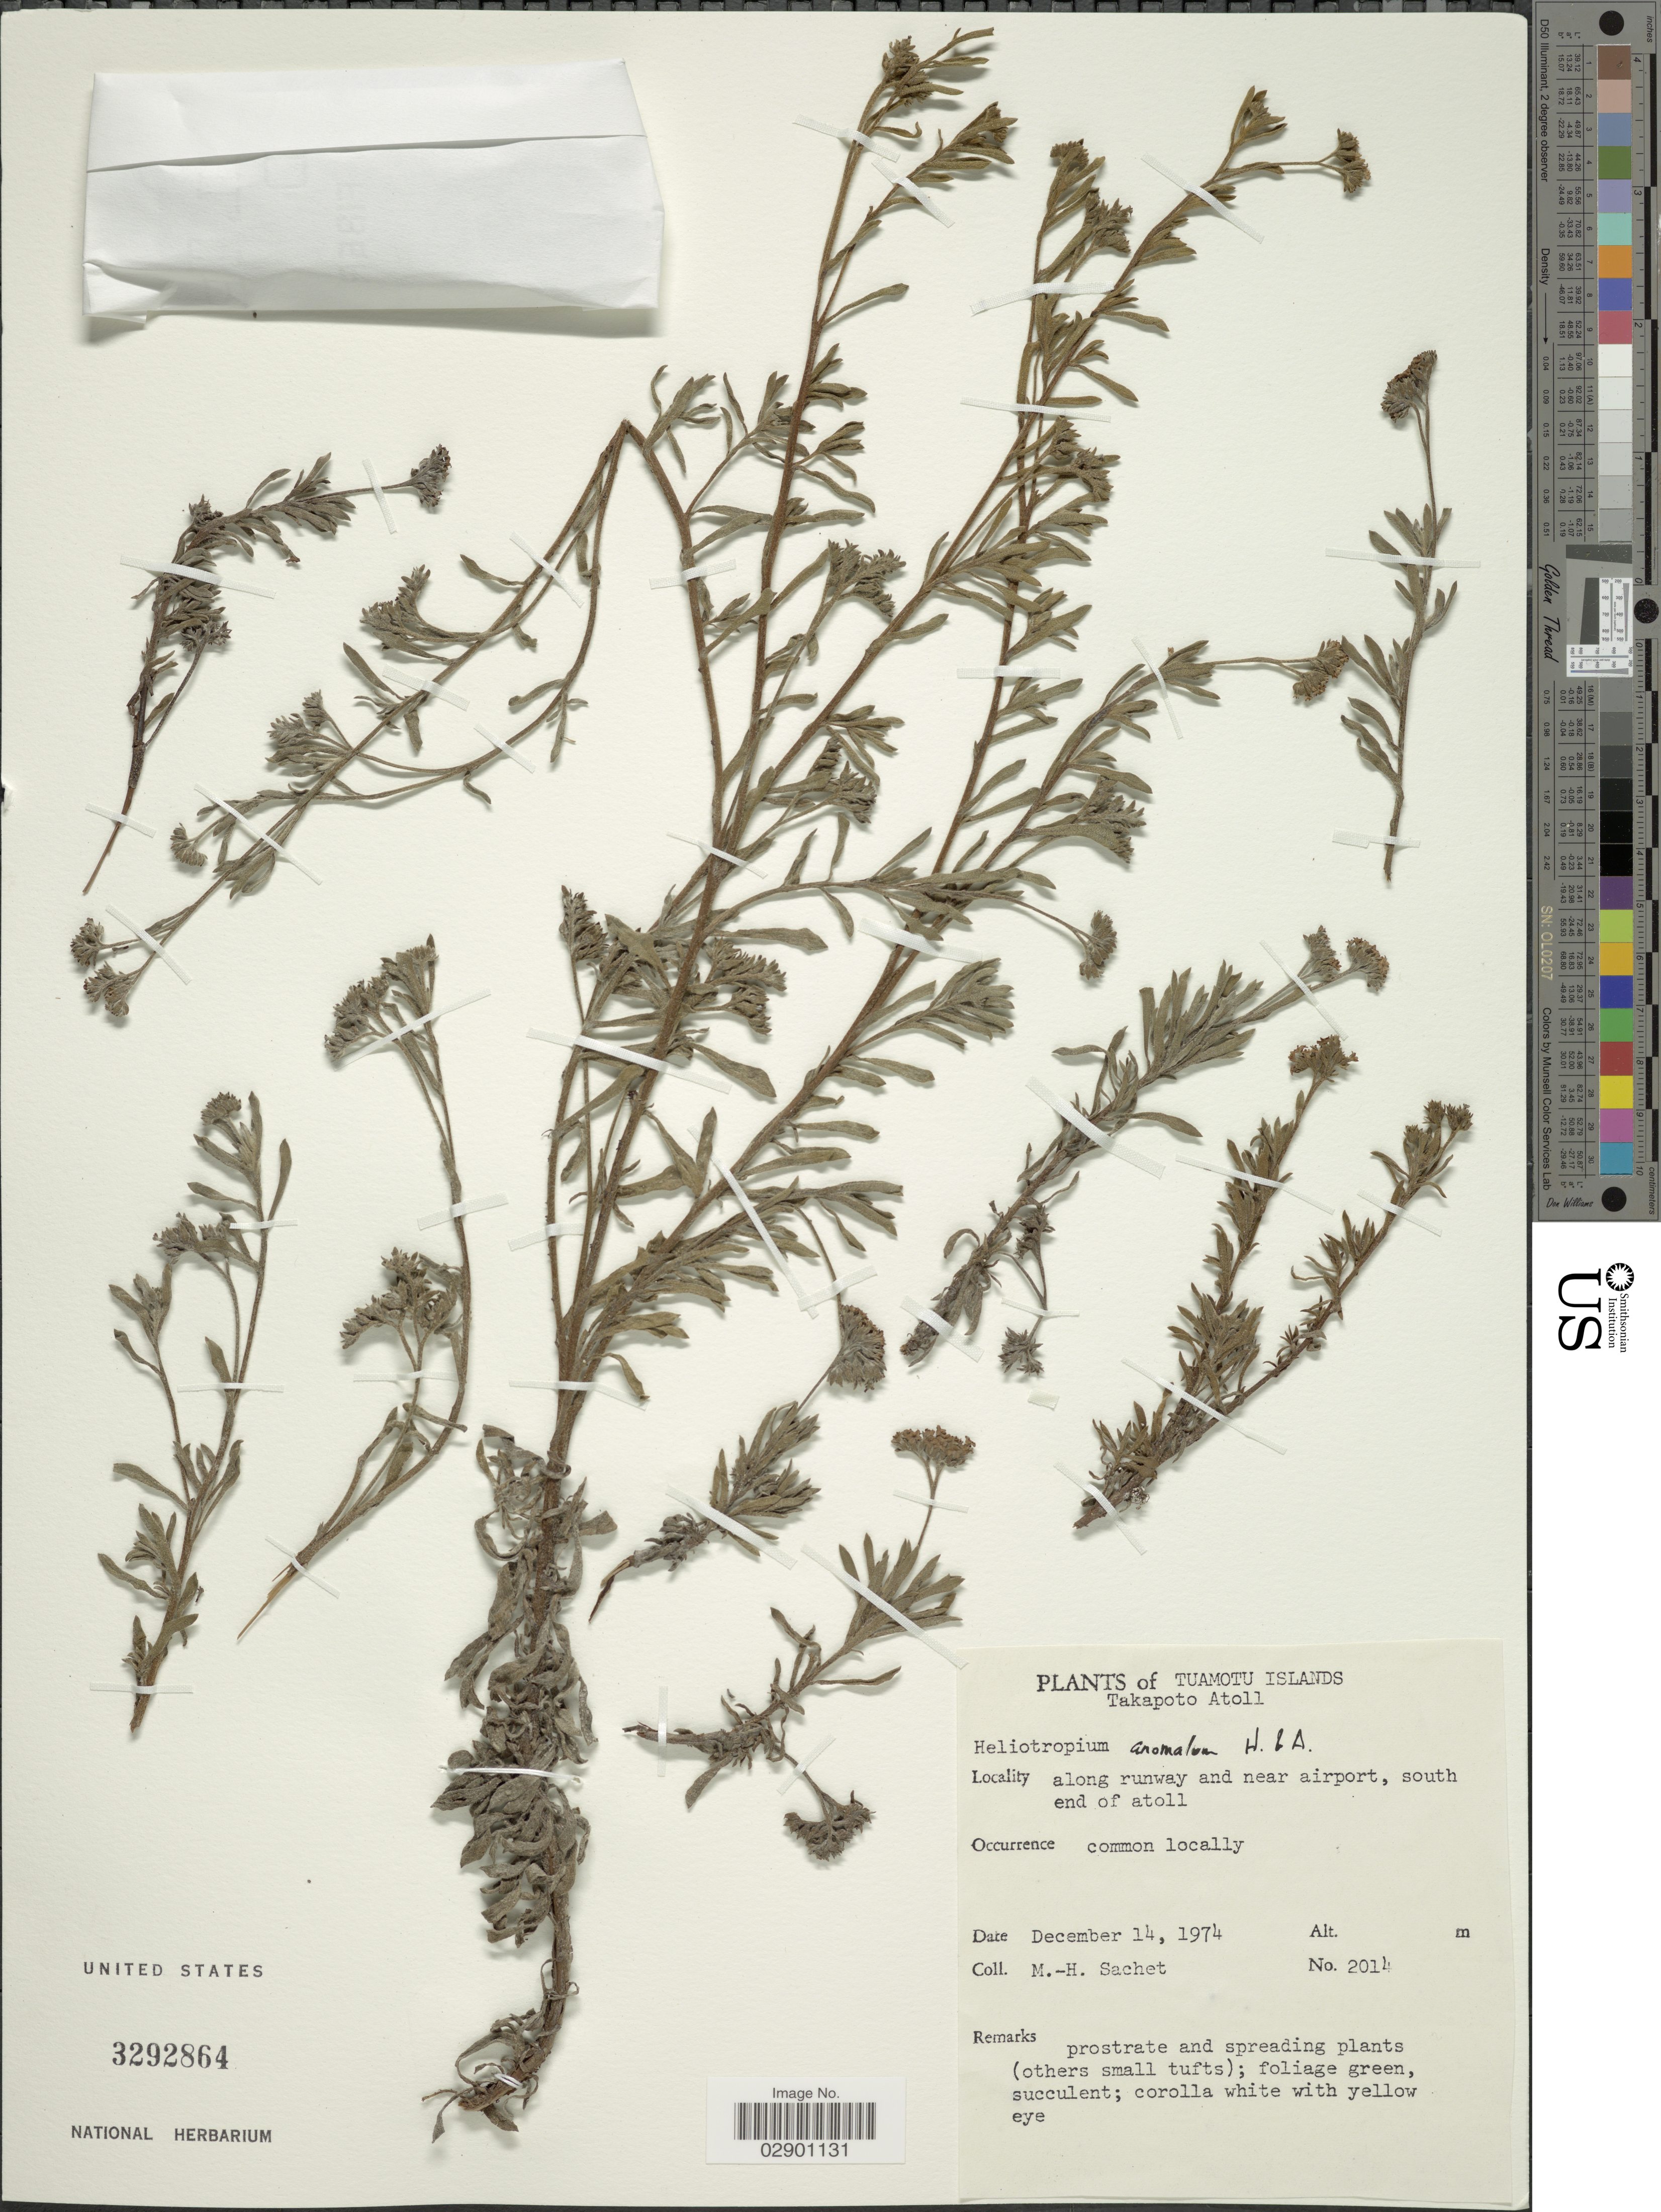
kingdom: Plantae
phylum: Tracheophyta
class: Magnoliopsida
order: Boraginales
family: Heliotropiaceae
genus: Heliotropium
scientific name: Heliotropium anomalum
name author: Hook. & Arn.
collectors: M.-H. Sachet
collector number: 2014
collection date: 1974-12-14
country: French Polynesia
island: Takapoto Atoll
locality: Tuamotu Island. Takapoto Atoll. Along runway and near airport, south end of atoll.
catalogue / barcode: US 3292864